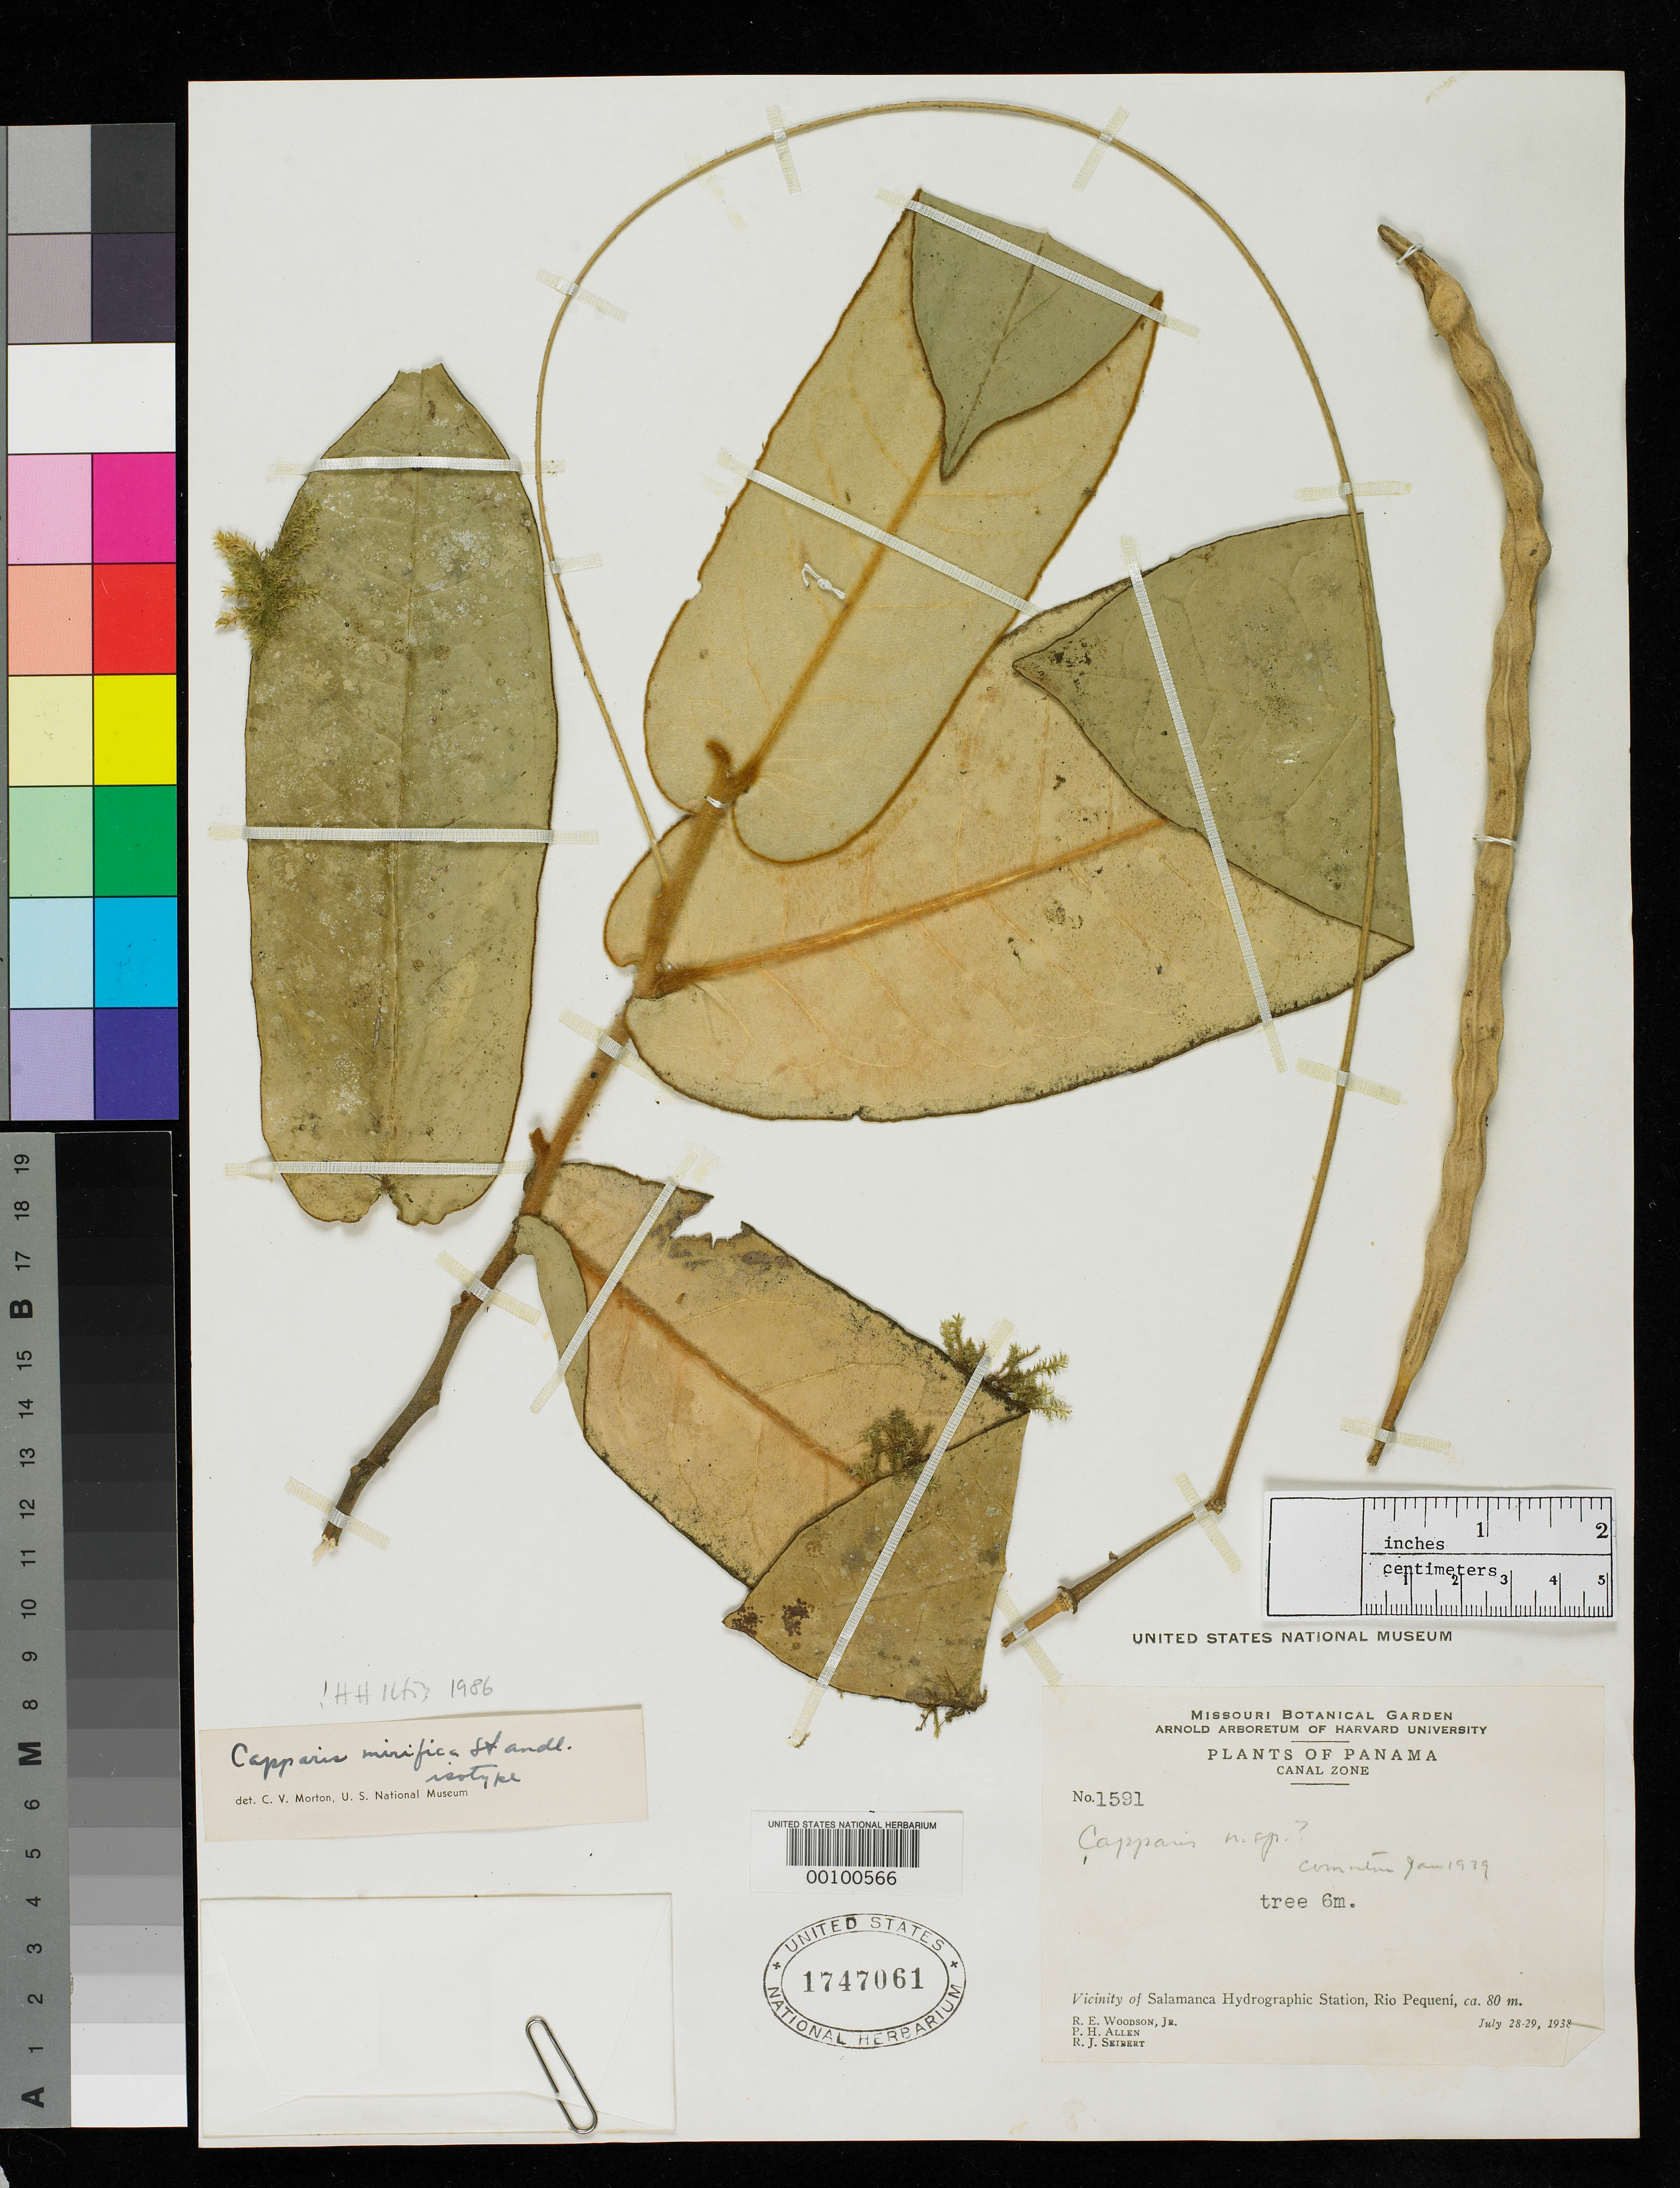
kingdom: Plantae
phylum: Tracheophyta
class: Magnoliopsida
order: Brassicales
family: Capparaceae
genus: Capparis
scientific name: Capparis mirifica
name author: Standl.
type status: Isotype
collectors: R. E. Woodson, P. H. Allen & R. J. Seibert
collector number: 1591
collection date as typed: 28 Jul 1938 to 29 Jul 1938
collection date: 1938-07-28/1938-07-29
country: Panama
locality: Vicinity of Salamanca Hydrographic Station, Rio Pequeni.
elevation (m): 80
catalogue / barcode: US 1747061